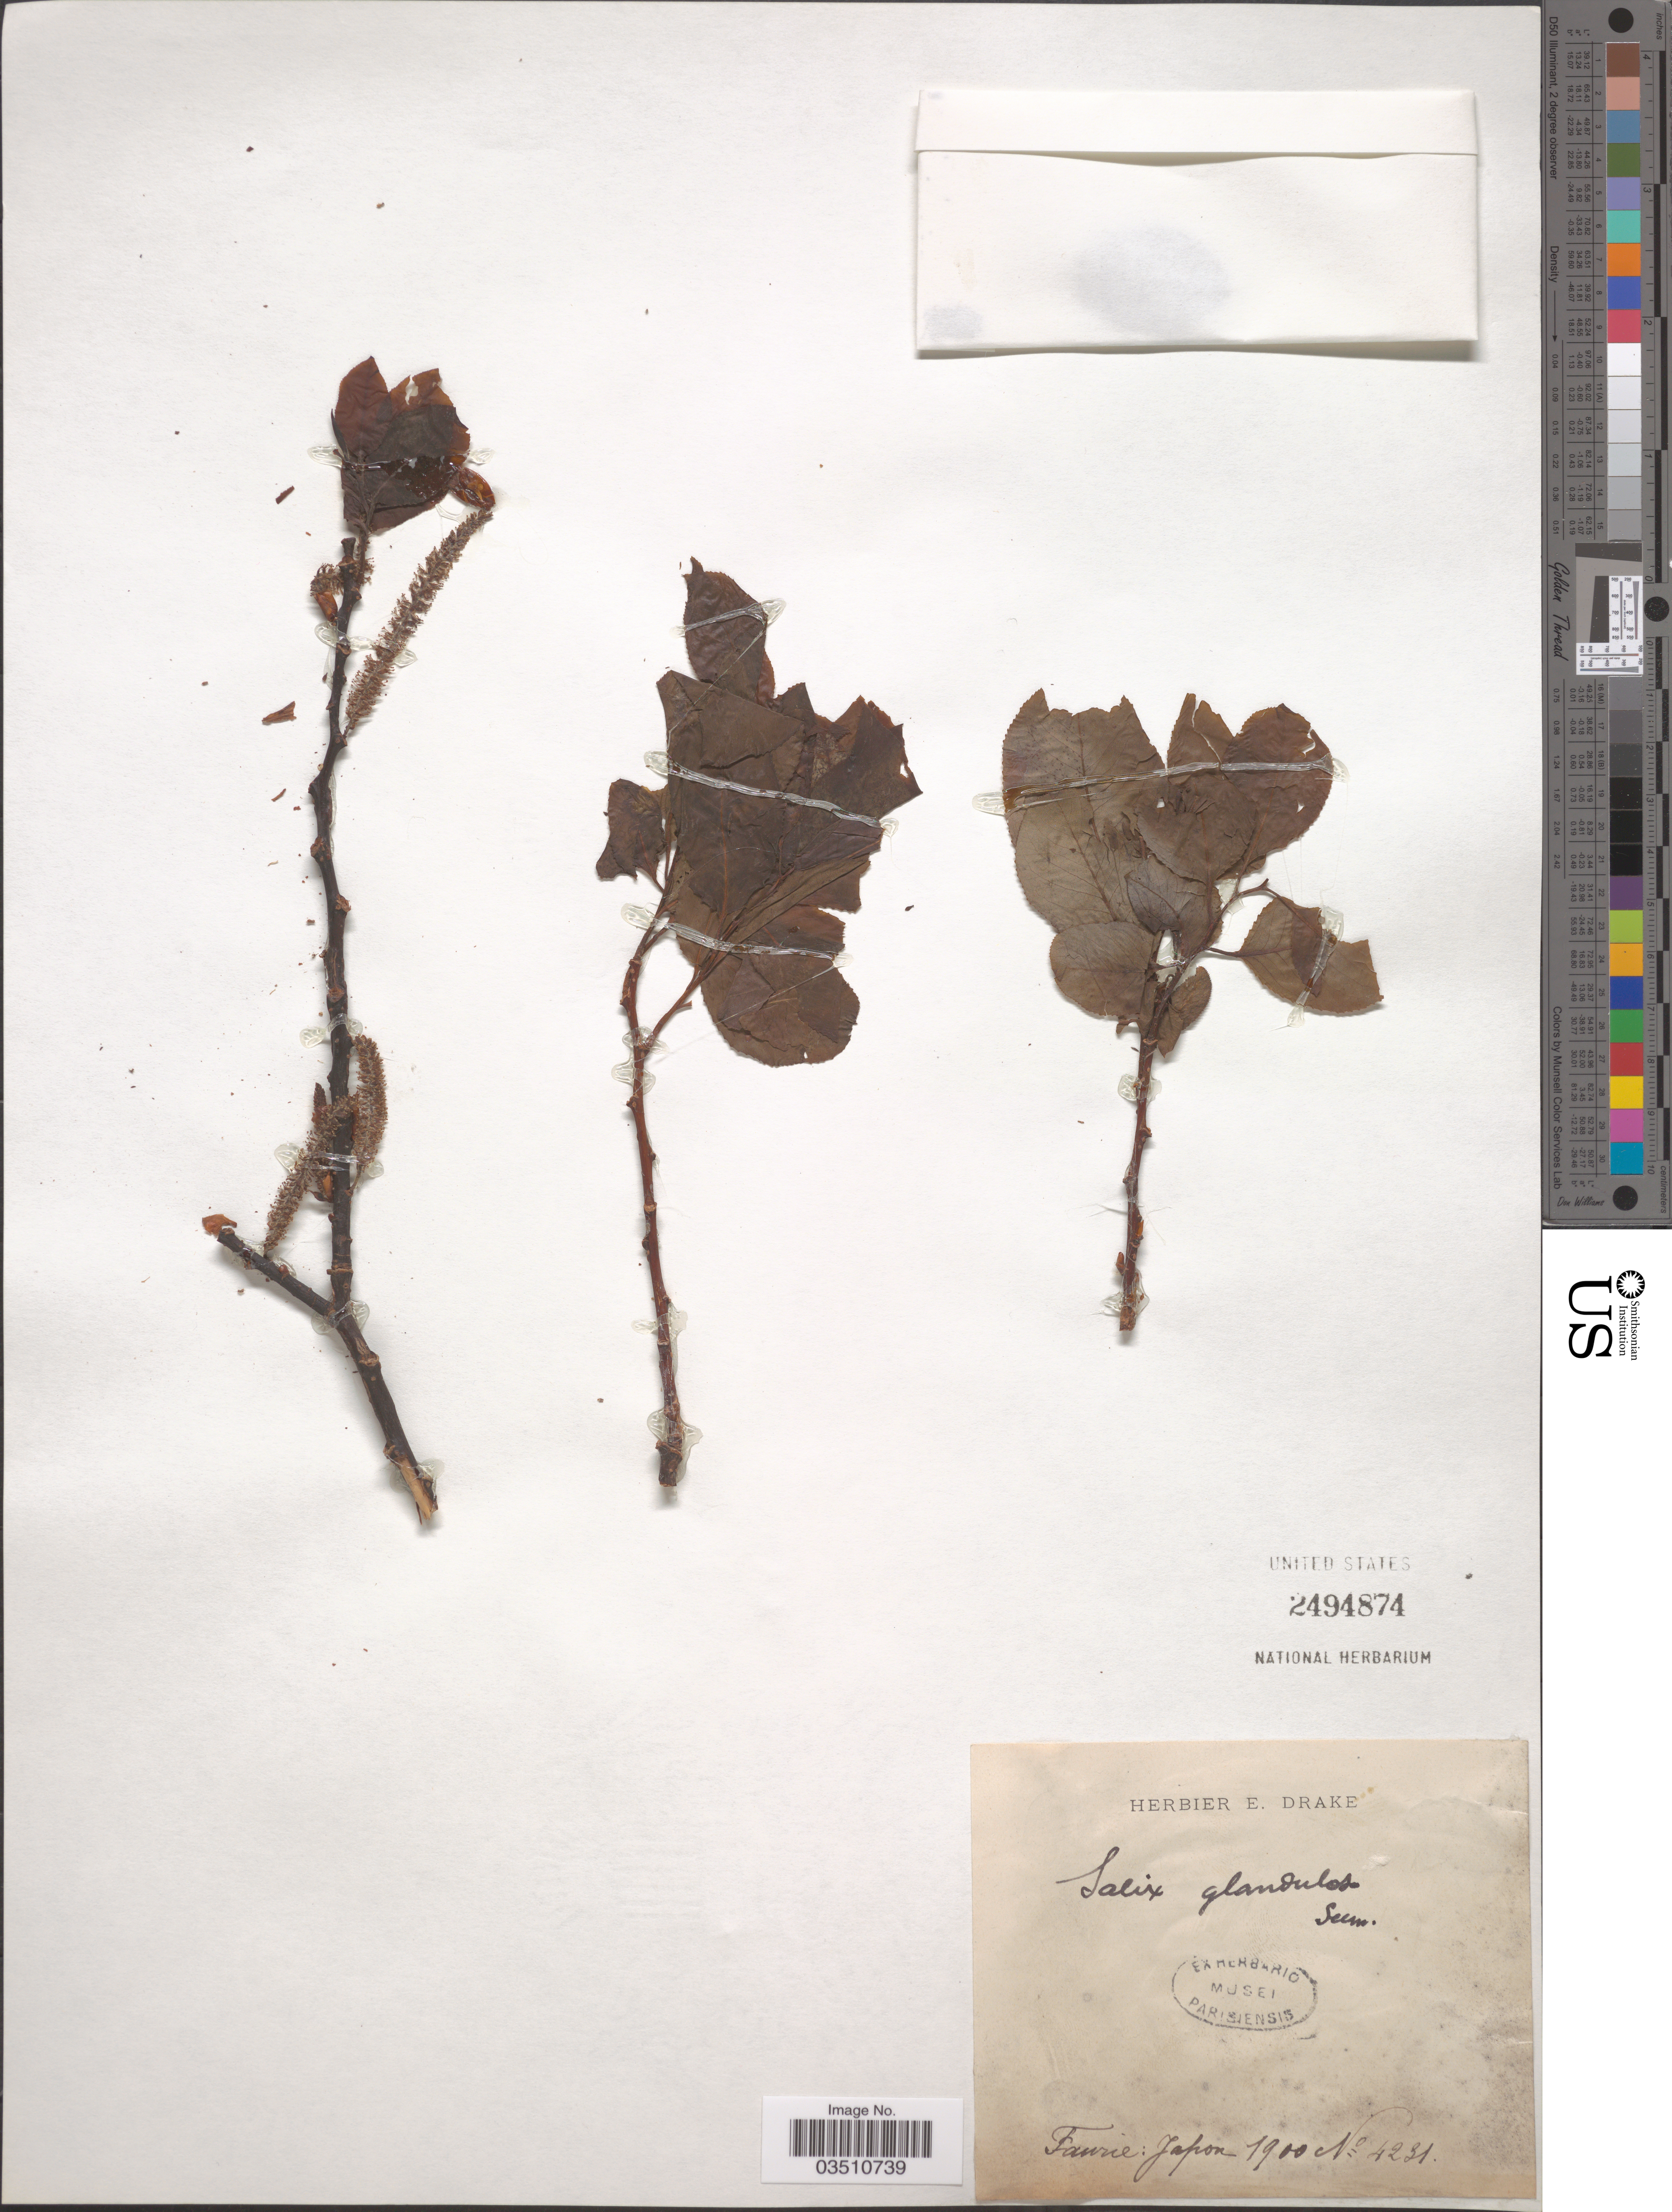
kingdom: Plantae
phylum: Tracheophyta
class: Magnoliopsida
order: Malpighiales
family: Salicaceae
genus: Salix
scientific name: Salix glandulosa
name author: Seemen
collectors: -. Faurie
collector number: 4231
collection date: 1900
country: Japan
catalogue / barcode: US 2494874